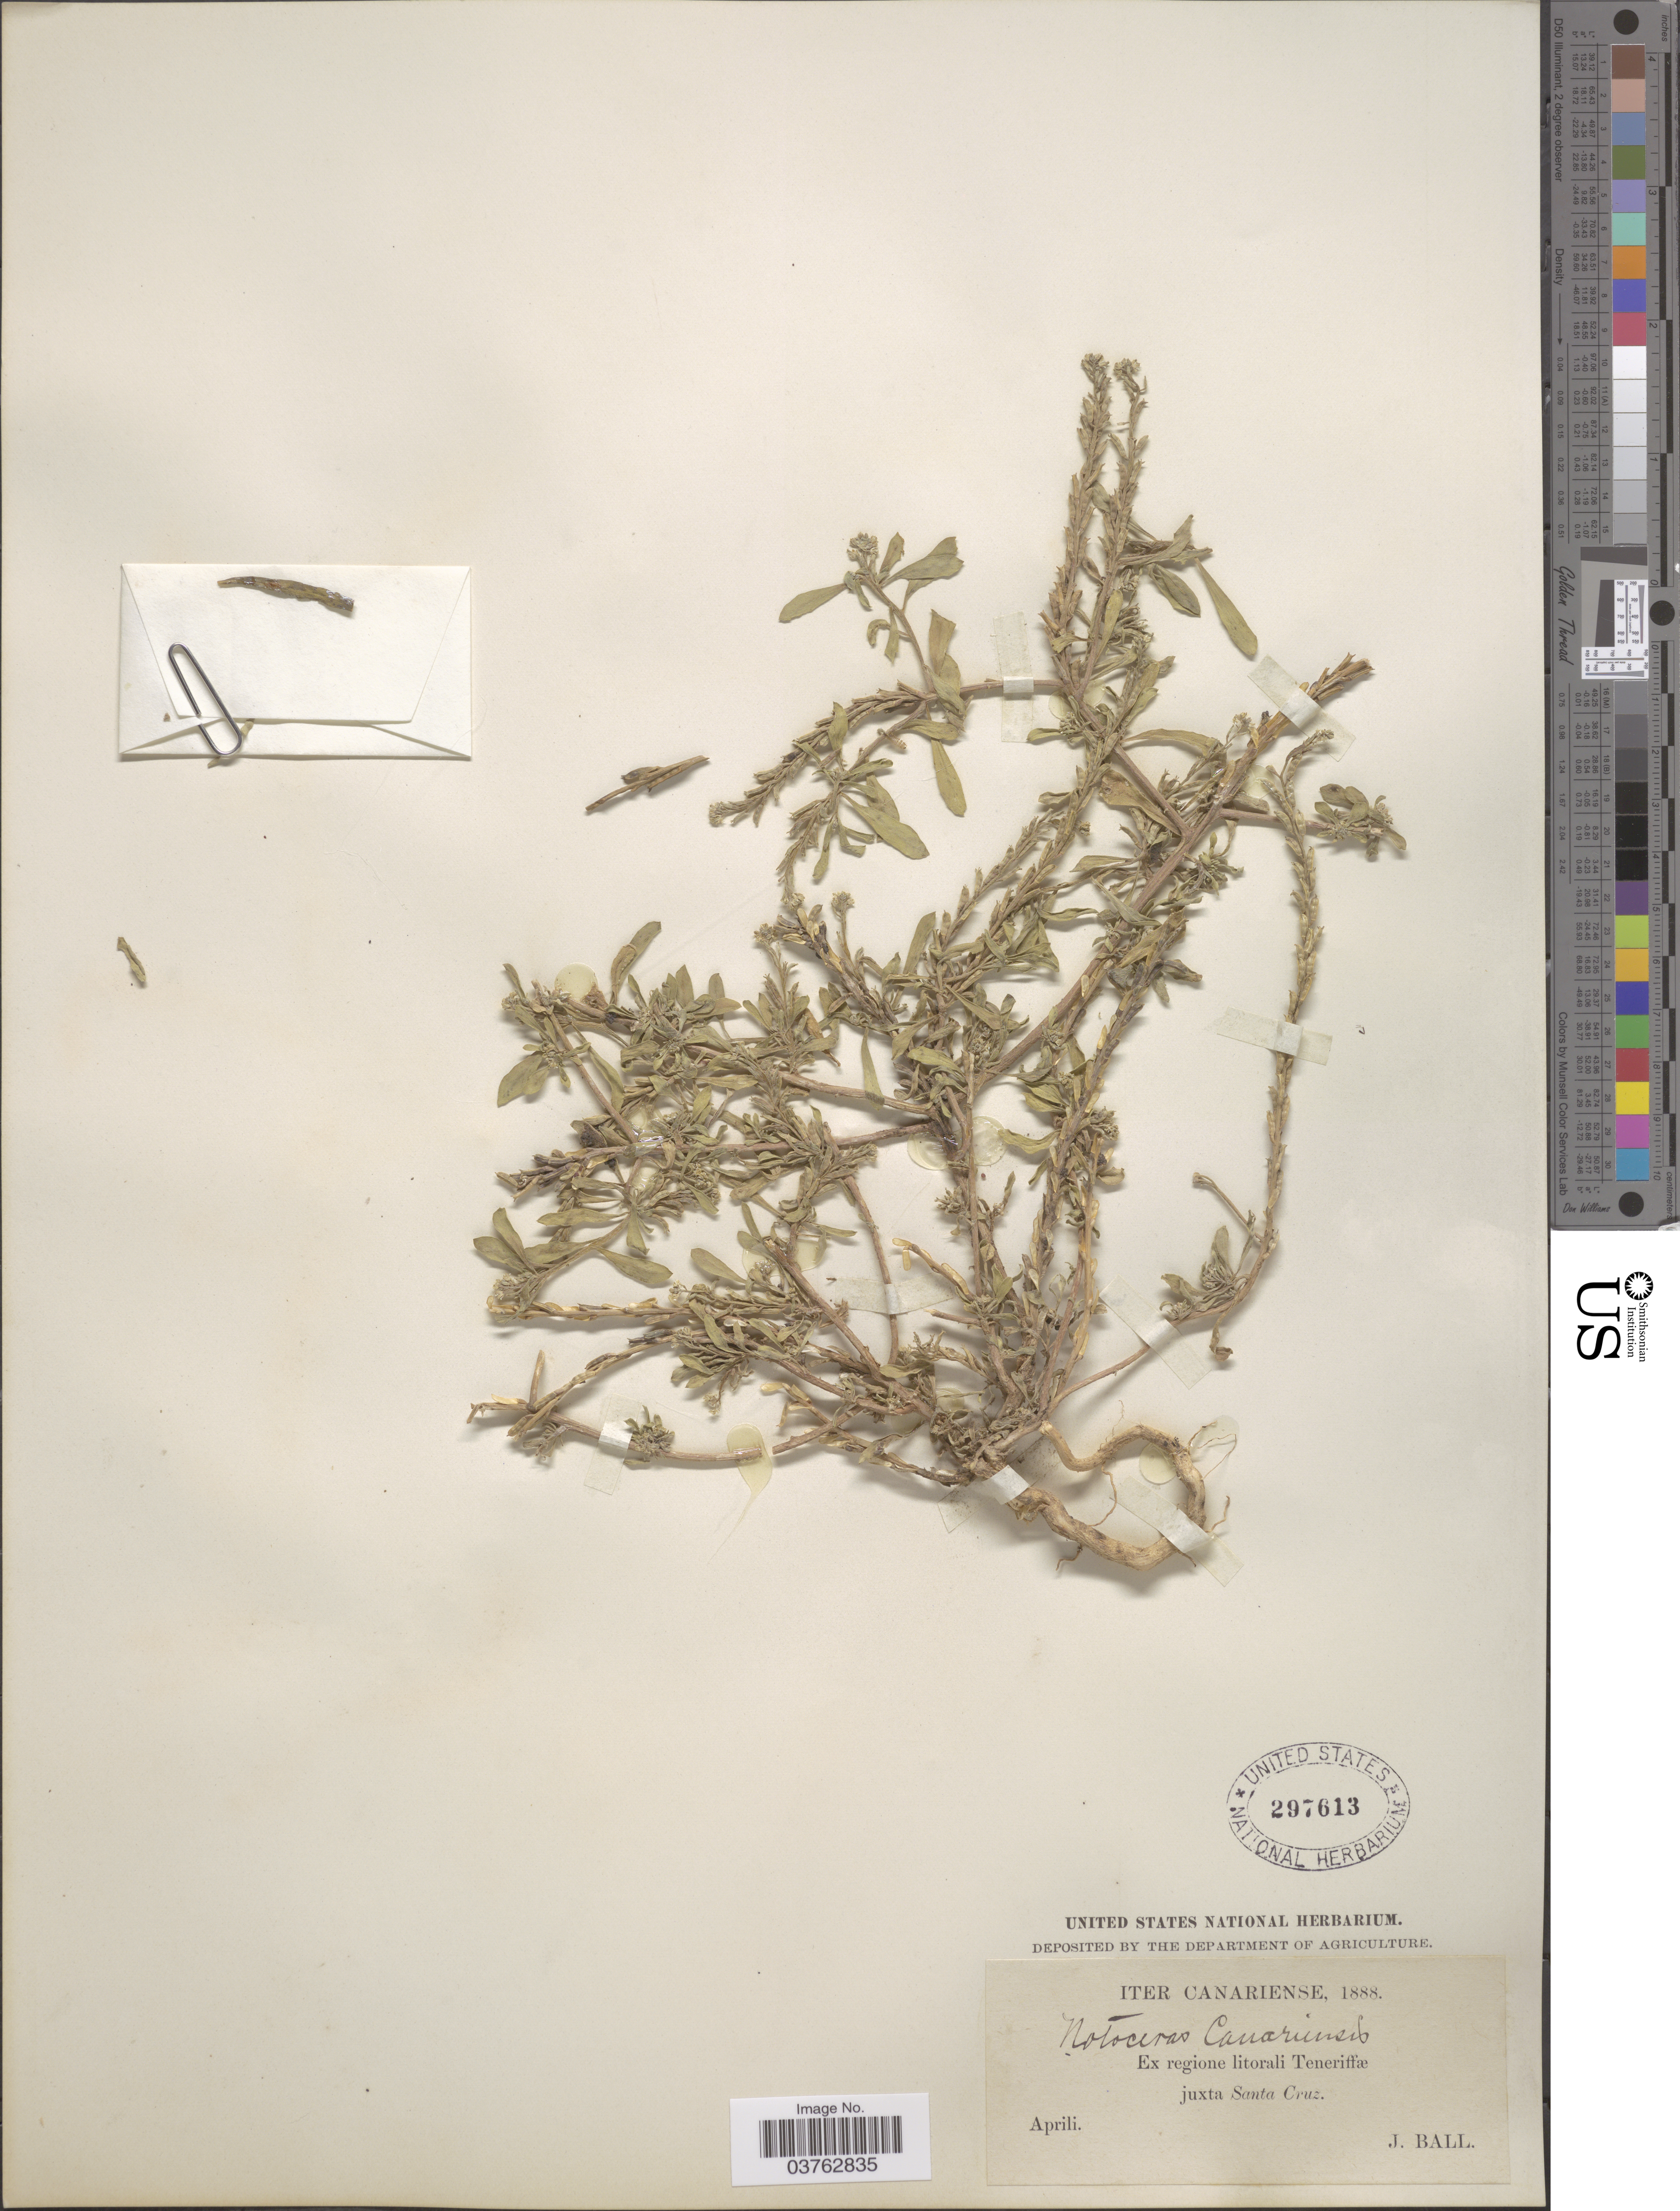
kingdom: Plantae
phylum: Tracheophyta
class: Magnoliopsida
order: Brassicales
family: Brassicaceae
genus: Notoceras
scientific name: Notoceras canariense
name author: W.T. Aiton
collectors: J. Ball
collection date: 1888-04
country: Spain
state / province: Canarias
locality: Canariense. Ex regione litorali Teneriffæ juxta Santa Cruz.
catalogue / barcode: US 297613